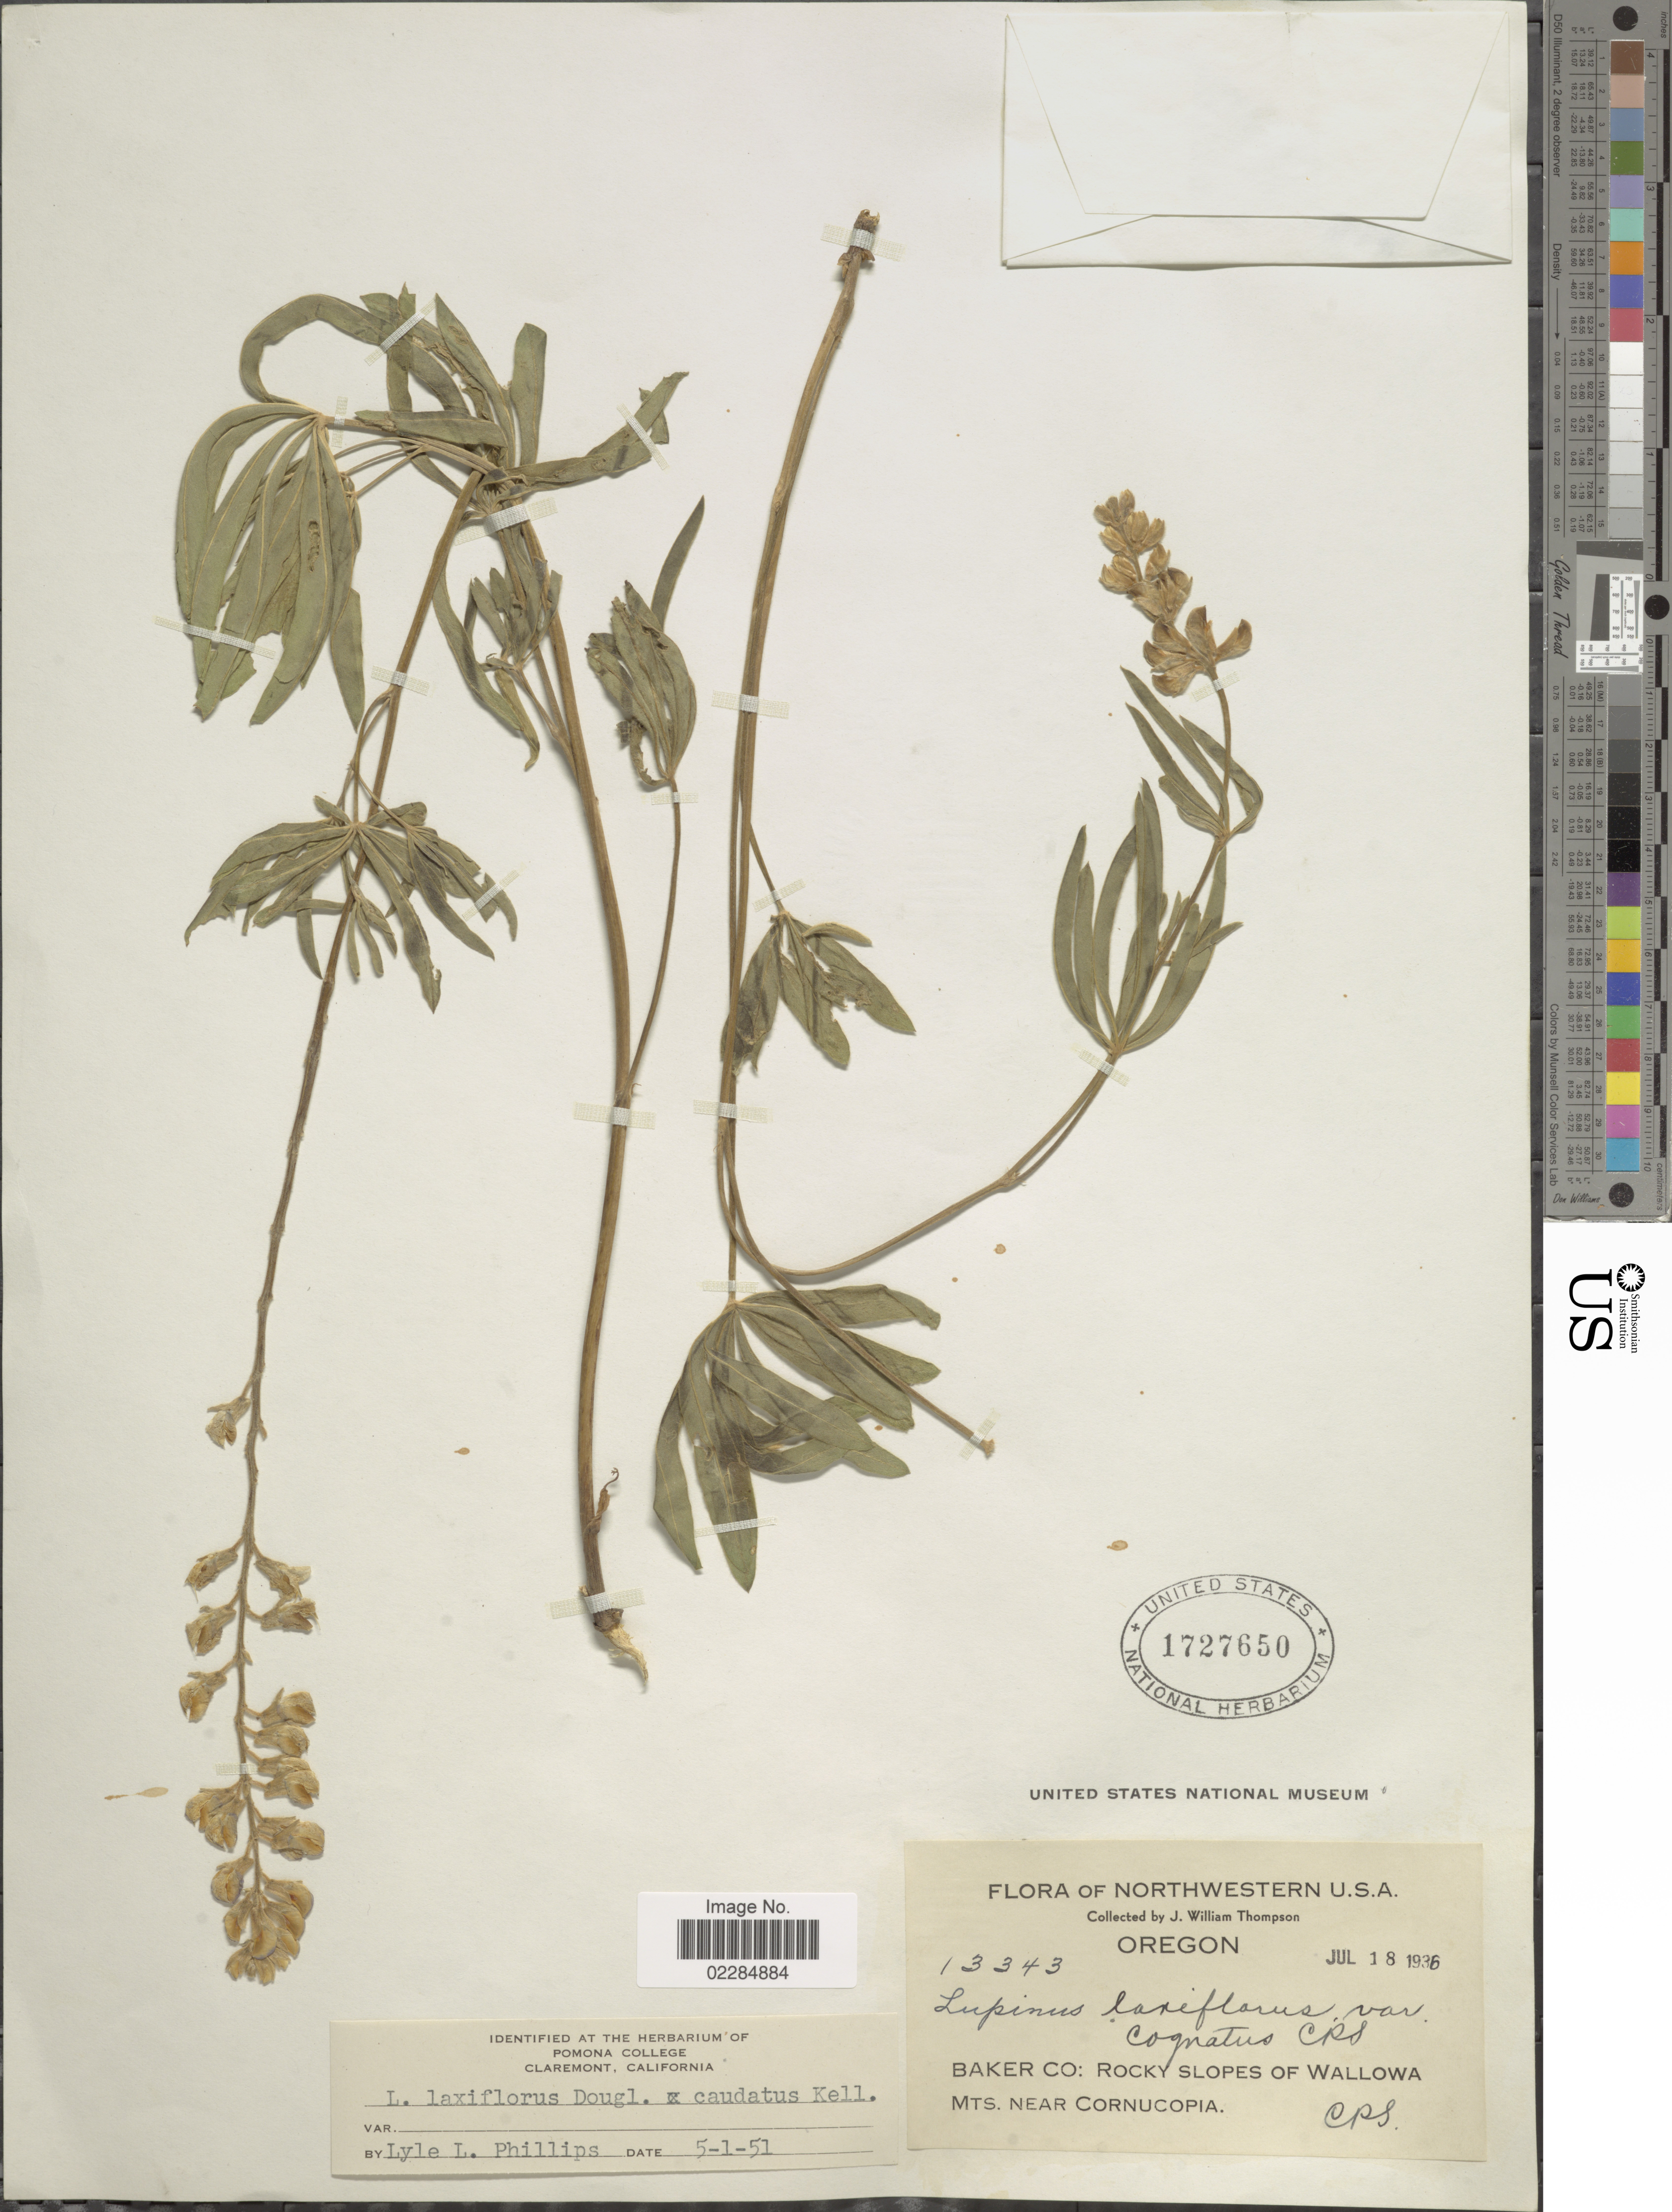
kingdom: Plantae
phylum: Tracheophyta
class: Magnoliopsida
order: Fabales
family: Fabaceae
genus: Lupinus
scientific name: Lupinus caudatus x L. laxiflorus Douglas ex Lindl.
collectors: J. W. Thompson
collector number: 13343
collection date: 1936-07-18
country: United States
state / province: Oregon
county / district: Baker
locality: Northwestern U. S. A. Baker Co.: Rocky slopes of Wallowa Mts. near Cornucopia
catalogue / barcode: US 1727650